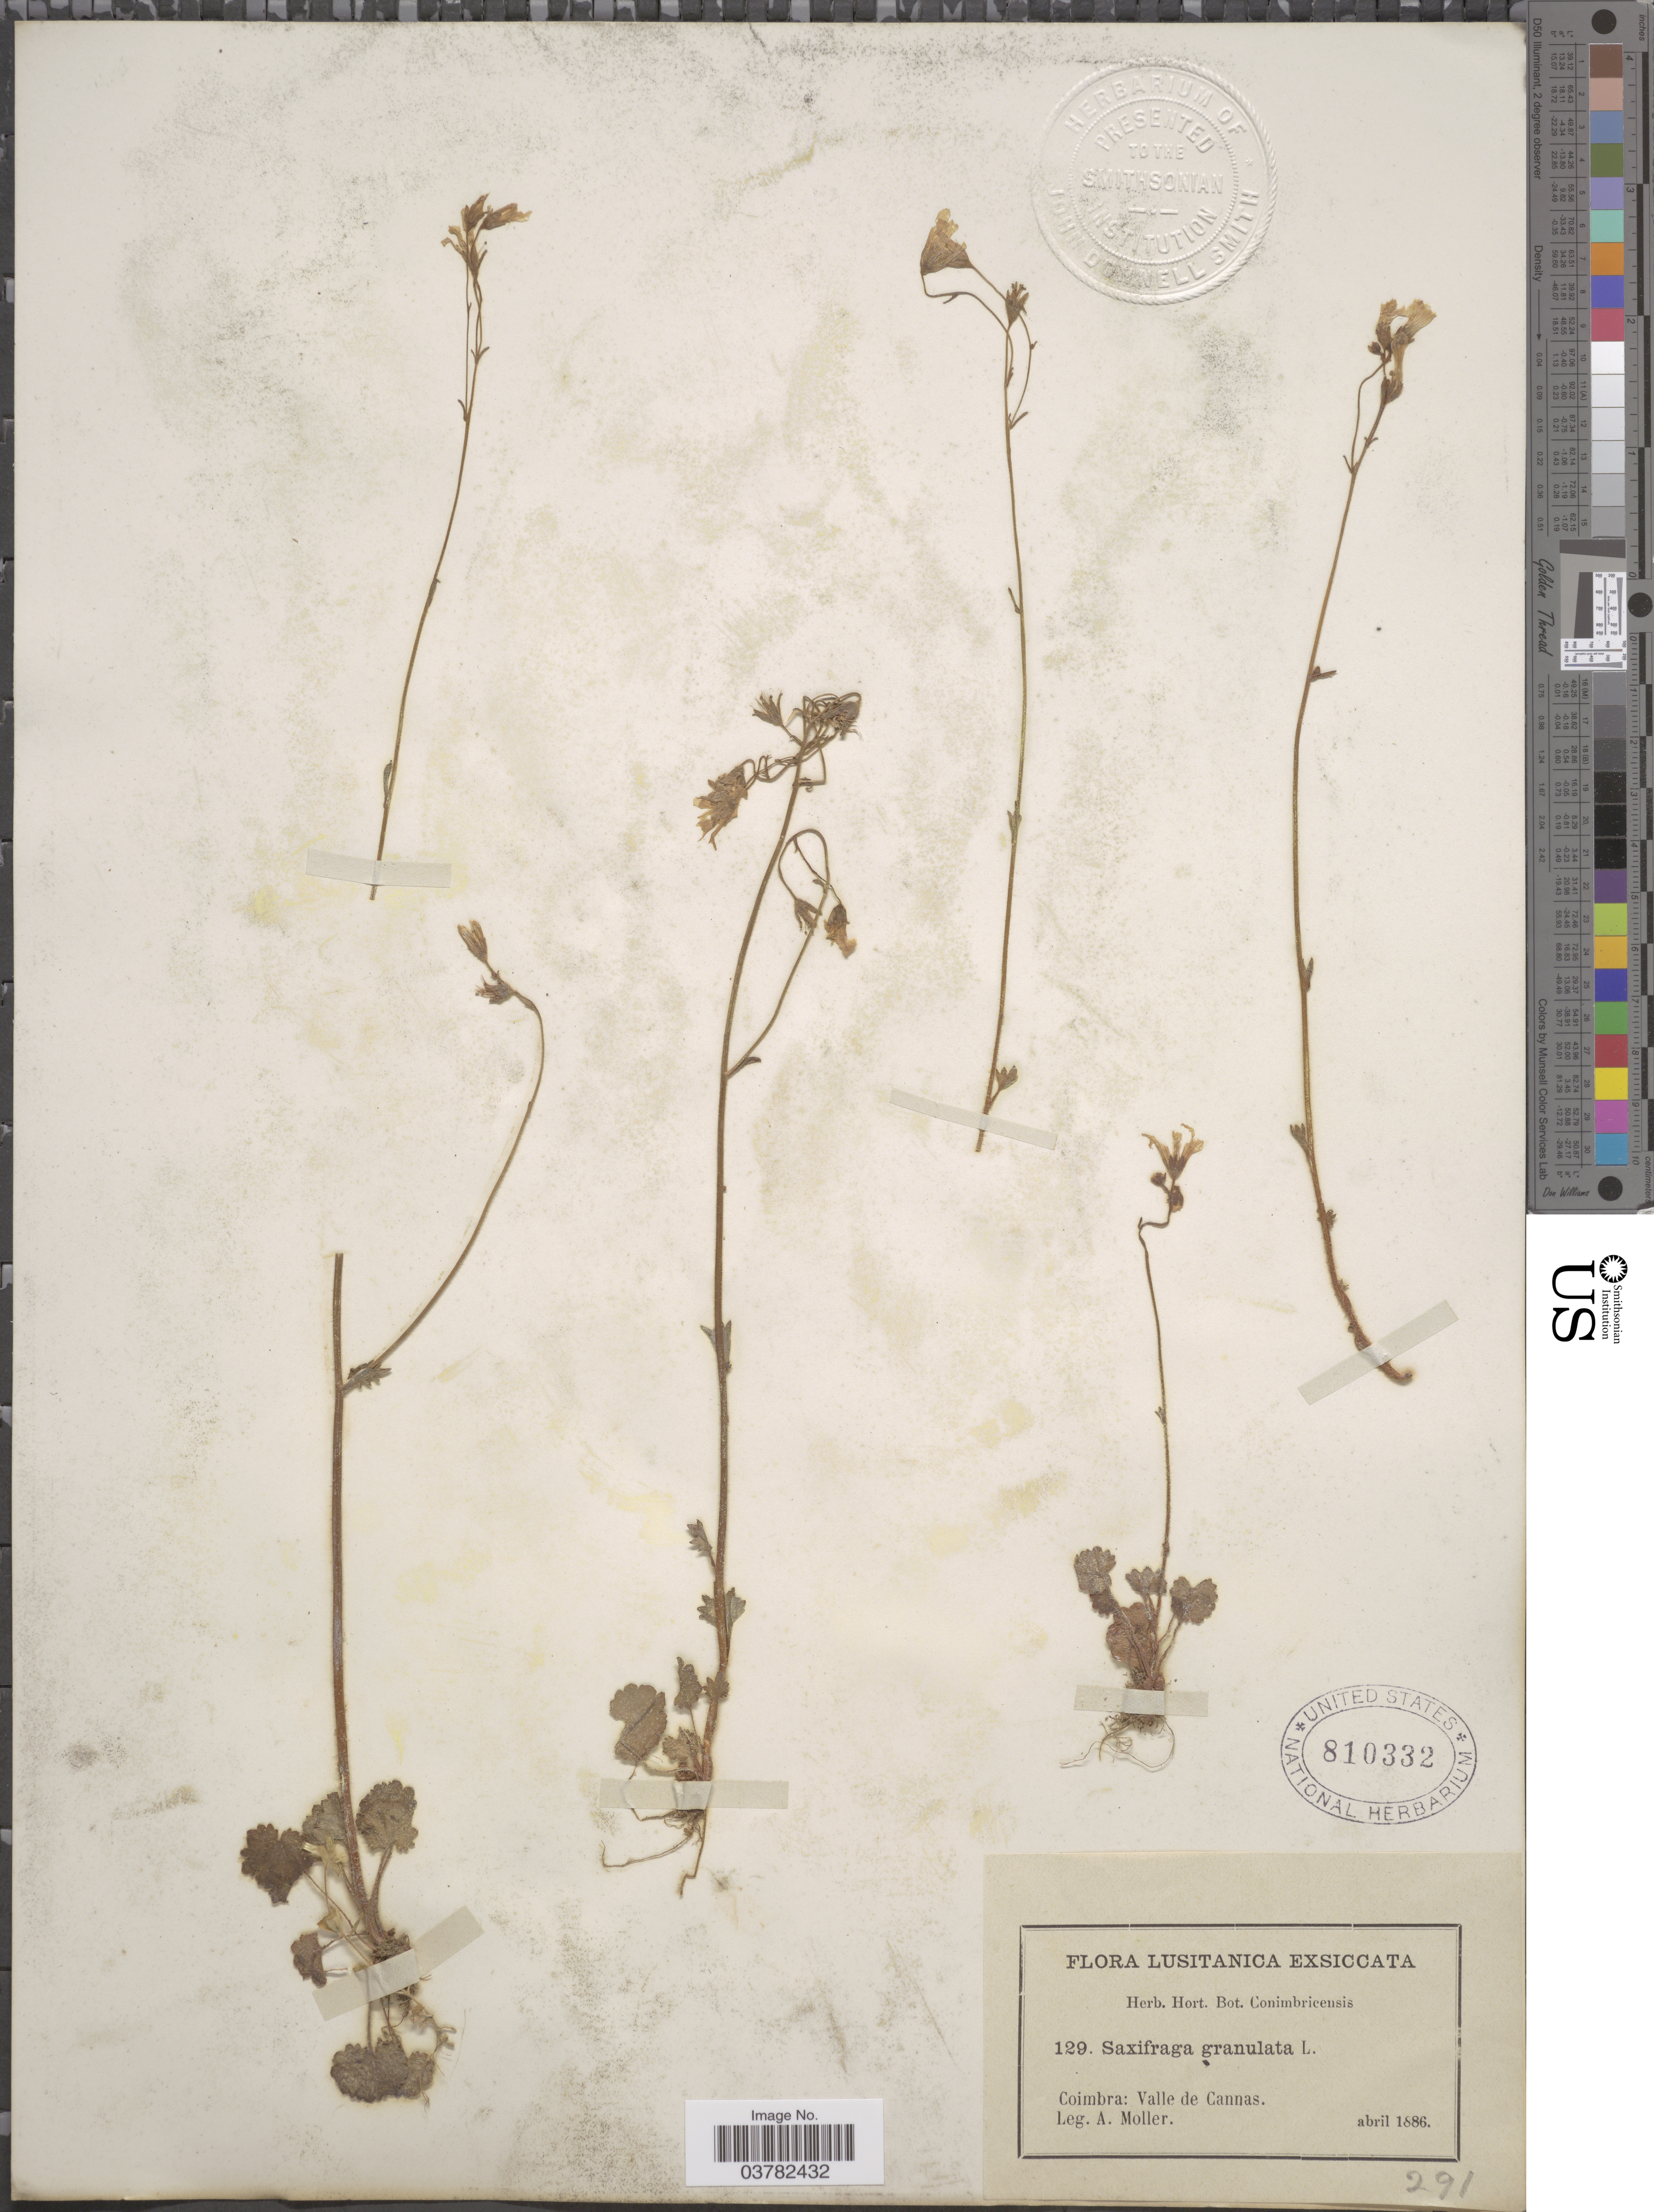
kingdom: Plantae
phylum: Tracheophyta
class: Magnoliopsida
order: Saxifragales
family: Saxifragaceae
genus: Saxifraga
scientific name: Saxifraga granulata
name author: L.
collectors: A. Moller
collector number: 129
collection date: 1886-04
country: Portugal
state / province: Coimbra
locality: Lusitanica. Coimbra: Valle de Cannas.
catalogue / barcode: US 810332